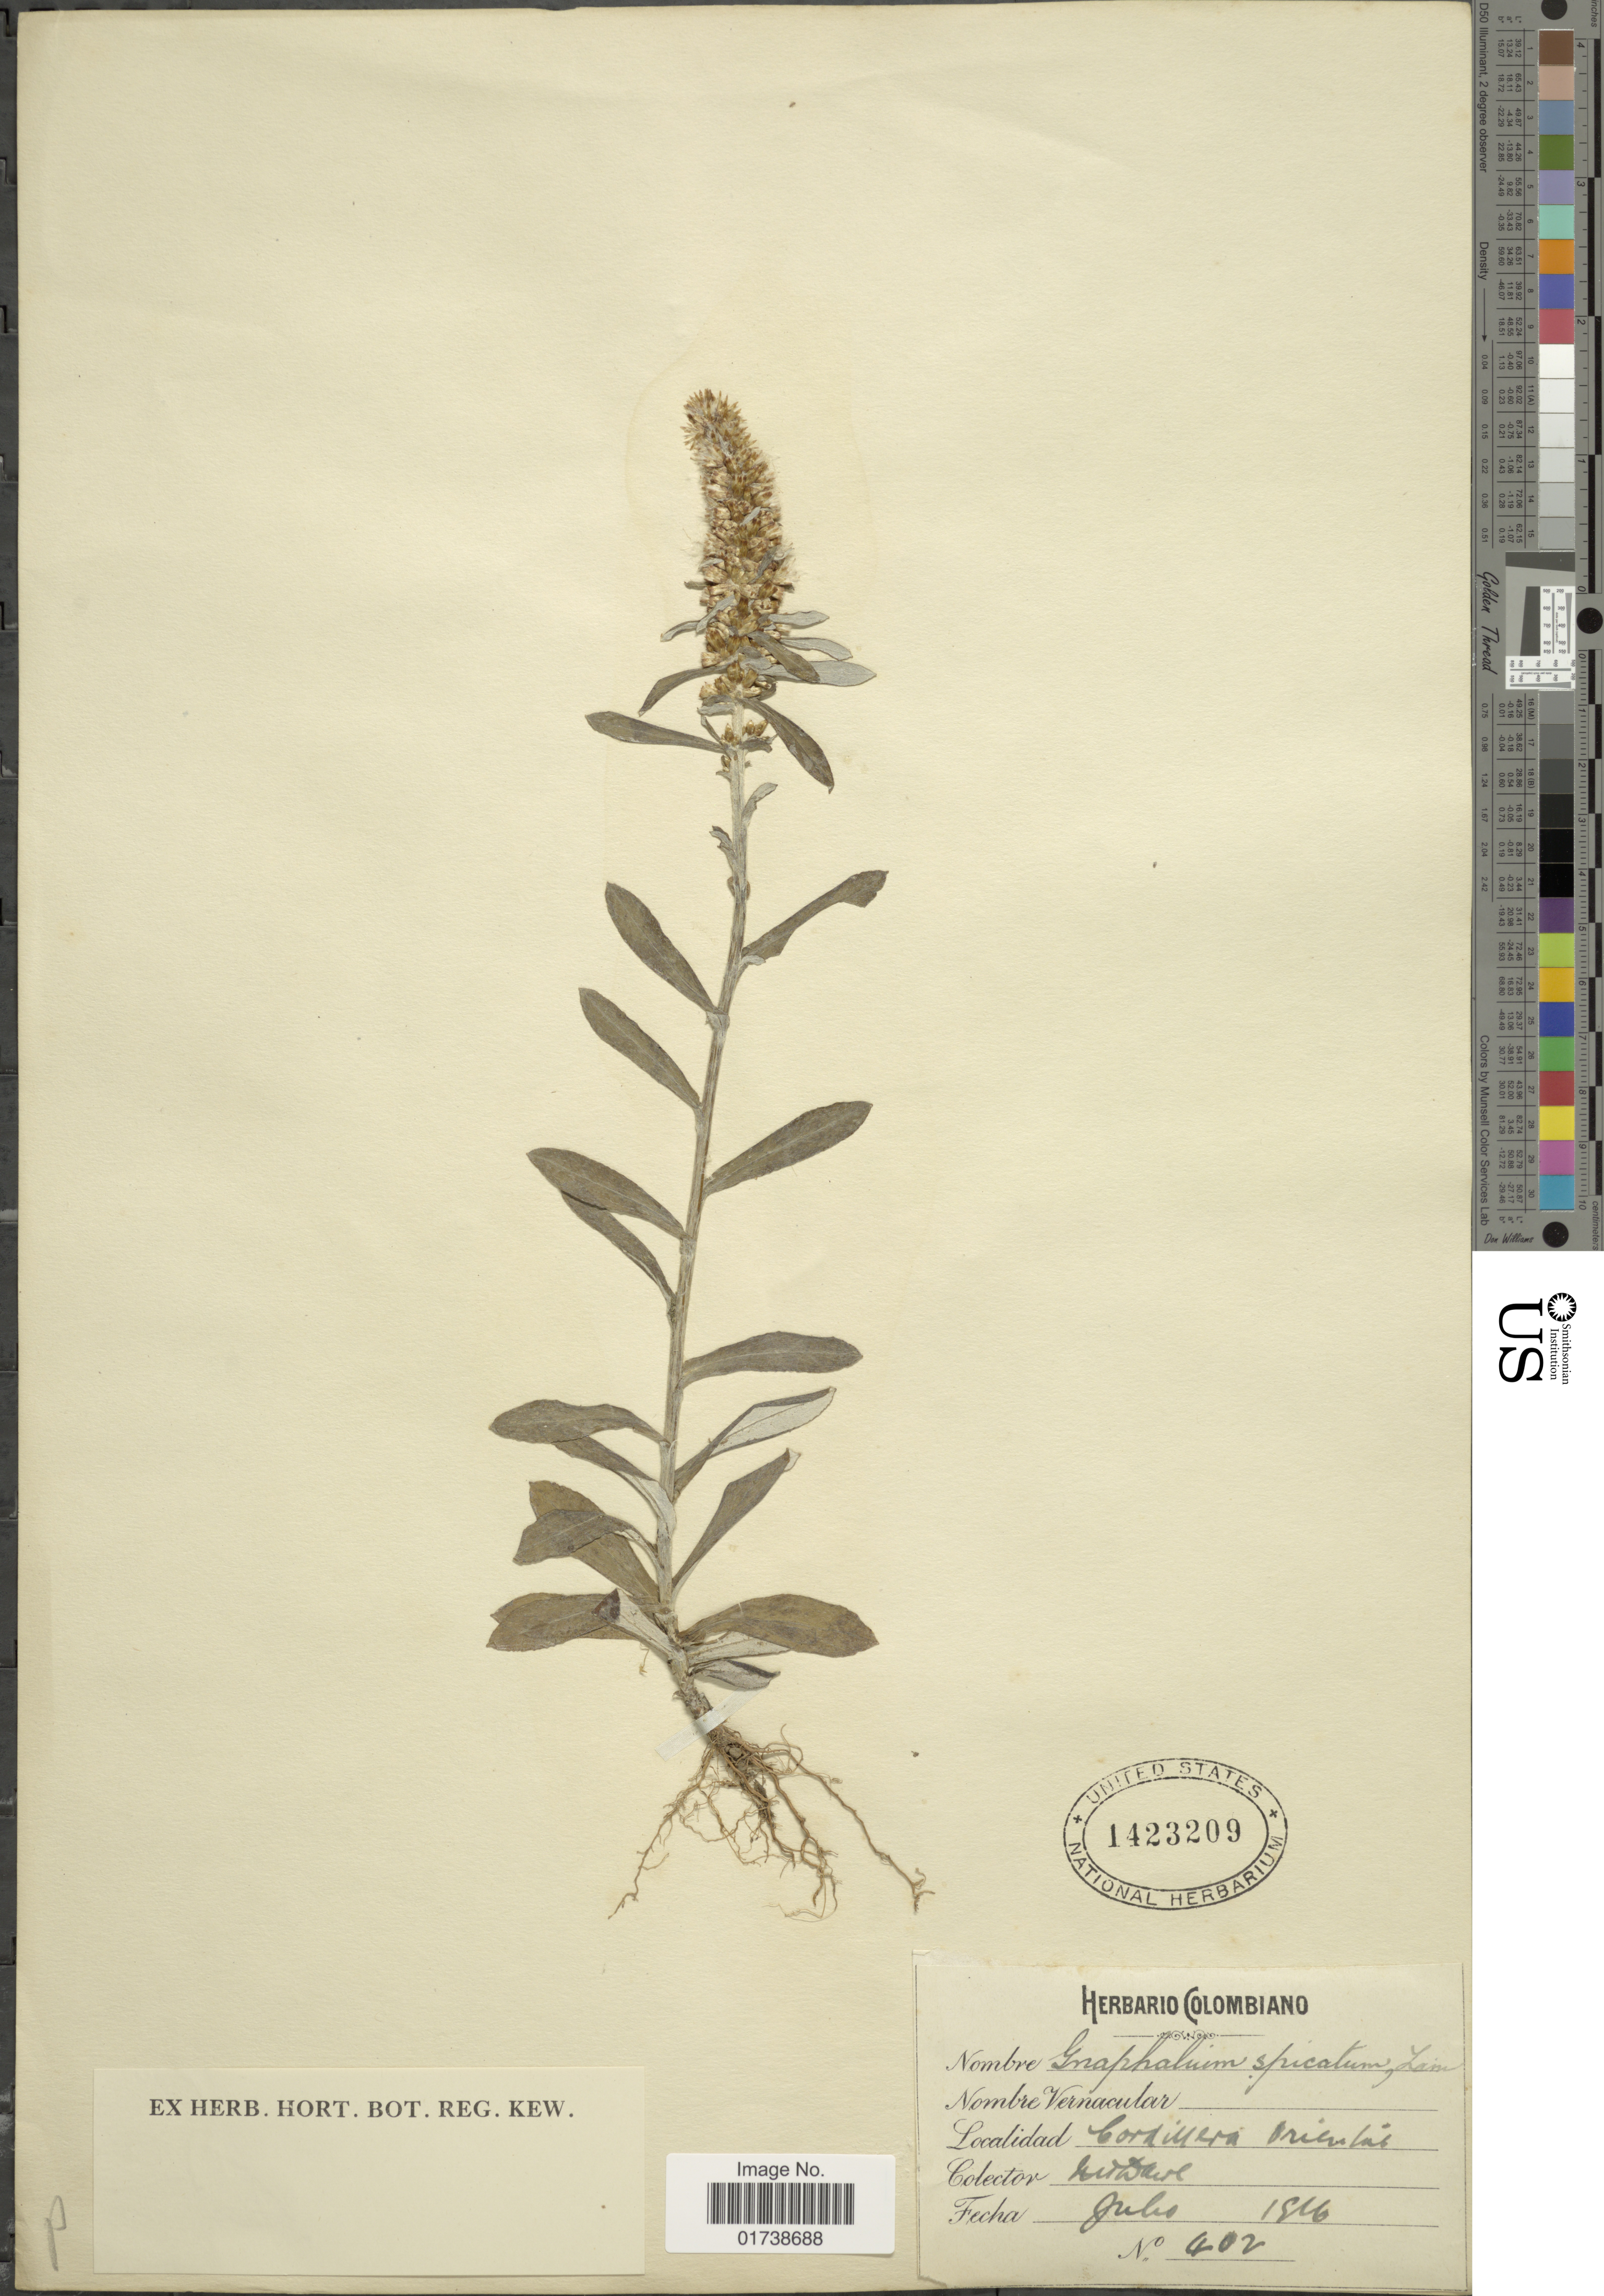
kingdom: Plantae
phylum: Tracheophyta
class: Magnoliopsida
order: Asterales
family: Asteraceae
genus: Gamochaeta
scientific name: Gamochaeta spicata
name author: (Lam.) Cabrera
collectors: M. T. Dawe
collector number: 402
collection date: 1916-07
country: Colombia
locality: Cordillera Oriental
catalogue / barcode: US 1423209